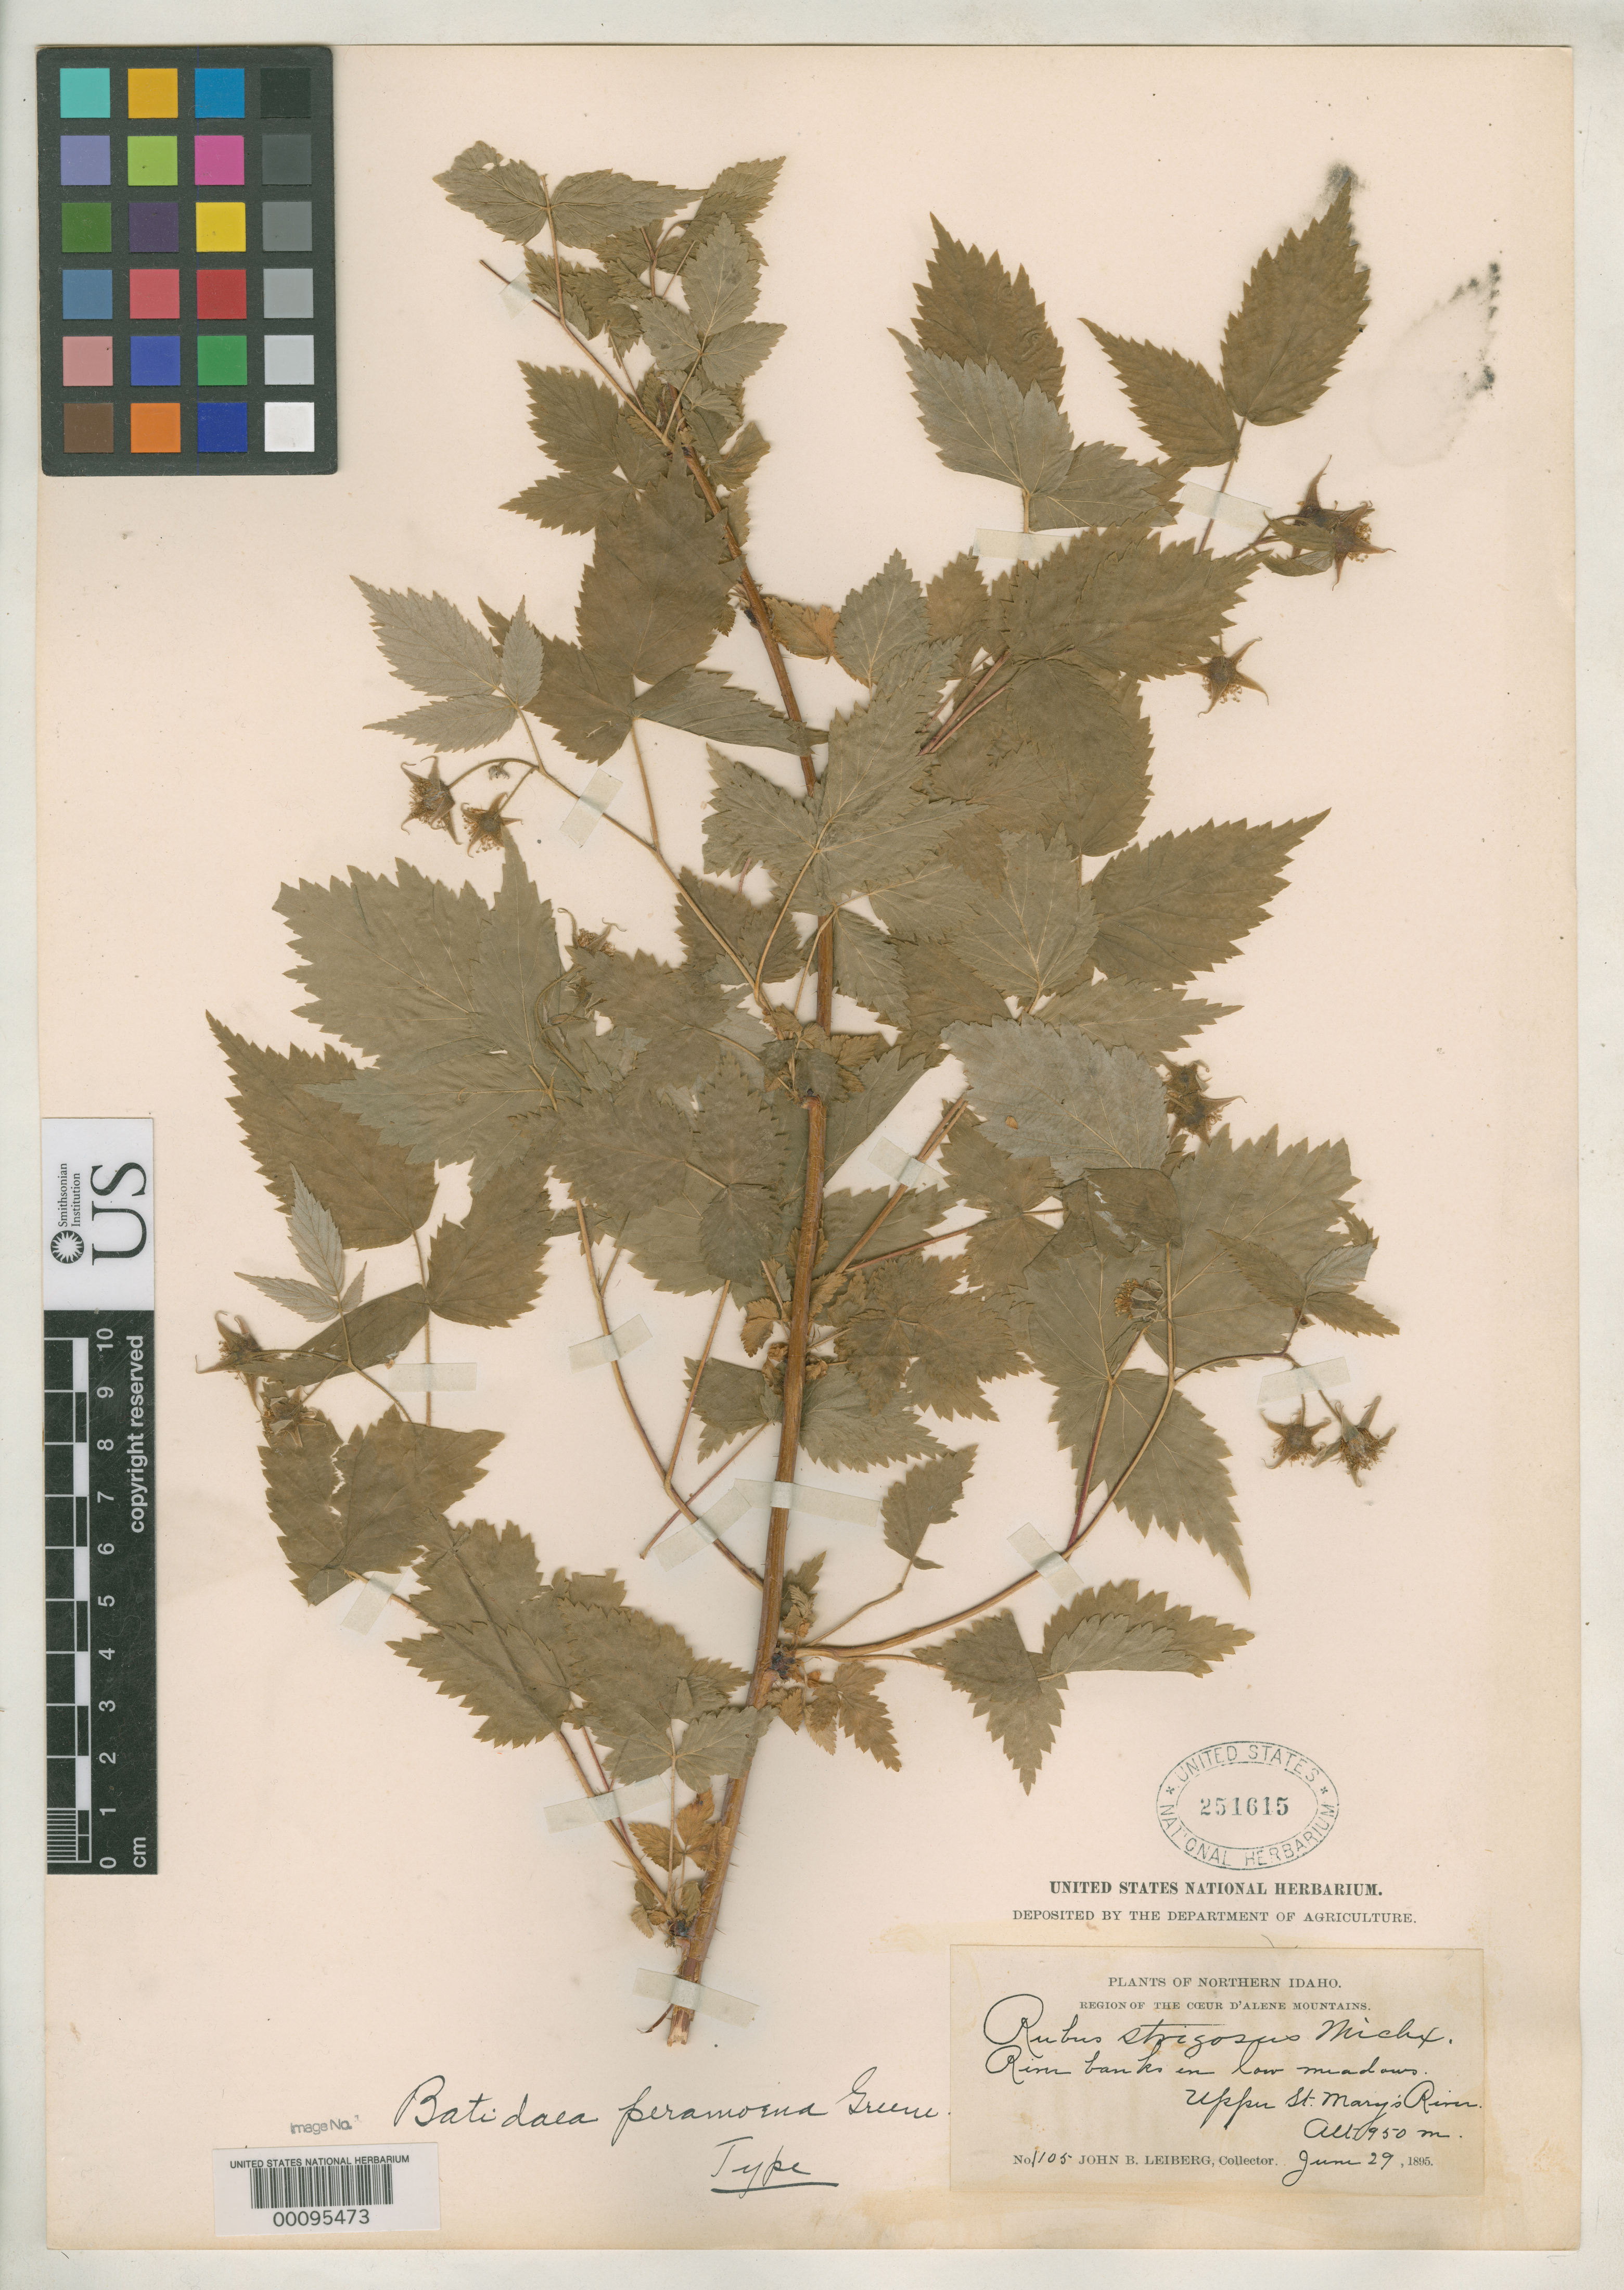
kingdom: Plantae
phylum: Tracheophyta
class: Magnoliopsida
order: Rosales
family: Rosaceae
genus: Batidaea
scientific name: Batidaea peramoena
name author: Greene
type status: Holotype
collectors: J. Leiberg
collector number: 1105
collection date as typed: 29 Jun 1895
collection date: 1895-06-29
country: United States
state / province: Idaho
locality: Upper St. Mary's River.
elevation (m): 950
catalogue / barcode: US 251615